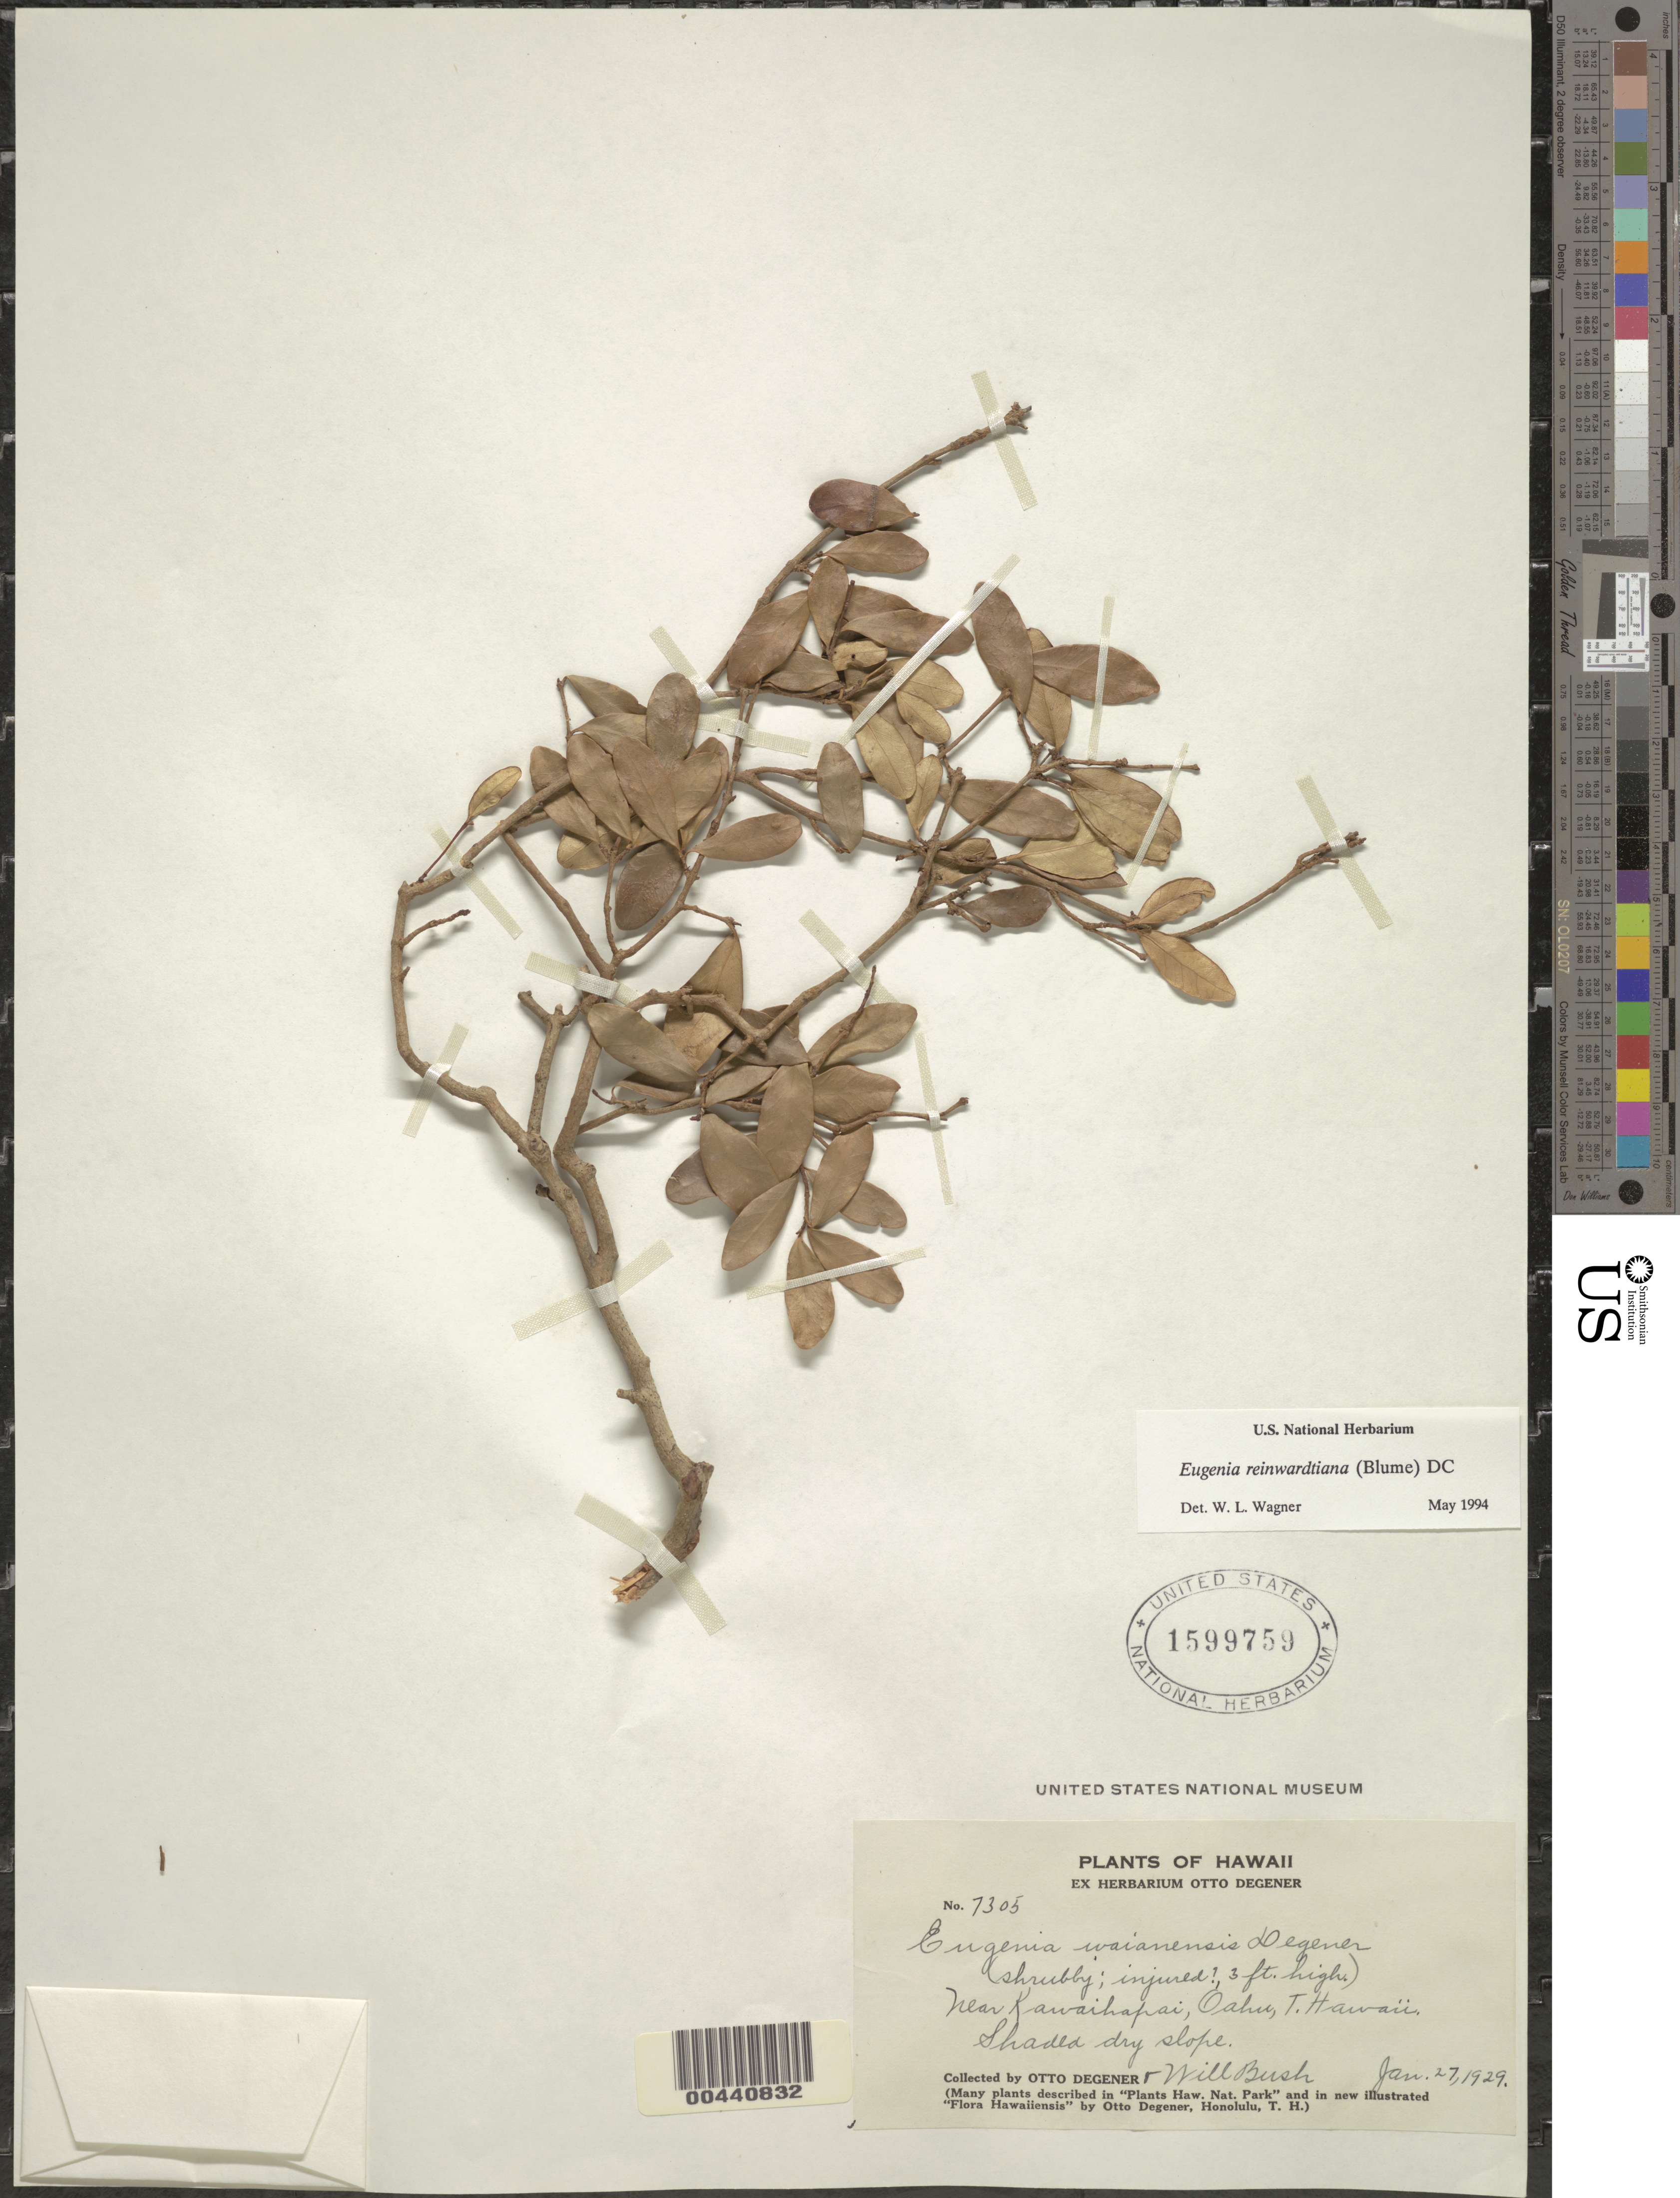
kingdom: Plantae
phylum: Tracheophyta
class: Magnoliopsida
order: Myrtales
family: Myrtaceae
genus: Eugenia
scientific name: Eugenia reinwardtiana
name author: (Blume) DC.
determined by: Wagner, W. L., (BOT), Smithsonian Institution - National Museum of Natural History (UNITED STATES)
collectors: O. Degener & W. Bush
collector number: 7305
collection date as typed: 27 Jan 1929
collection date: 1929-01-27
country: United States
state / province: Hawaii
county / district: Honolulu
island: Oahu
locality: Near Kawaihapai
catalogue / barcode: US 1599759